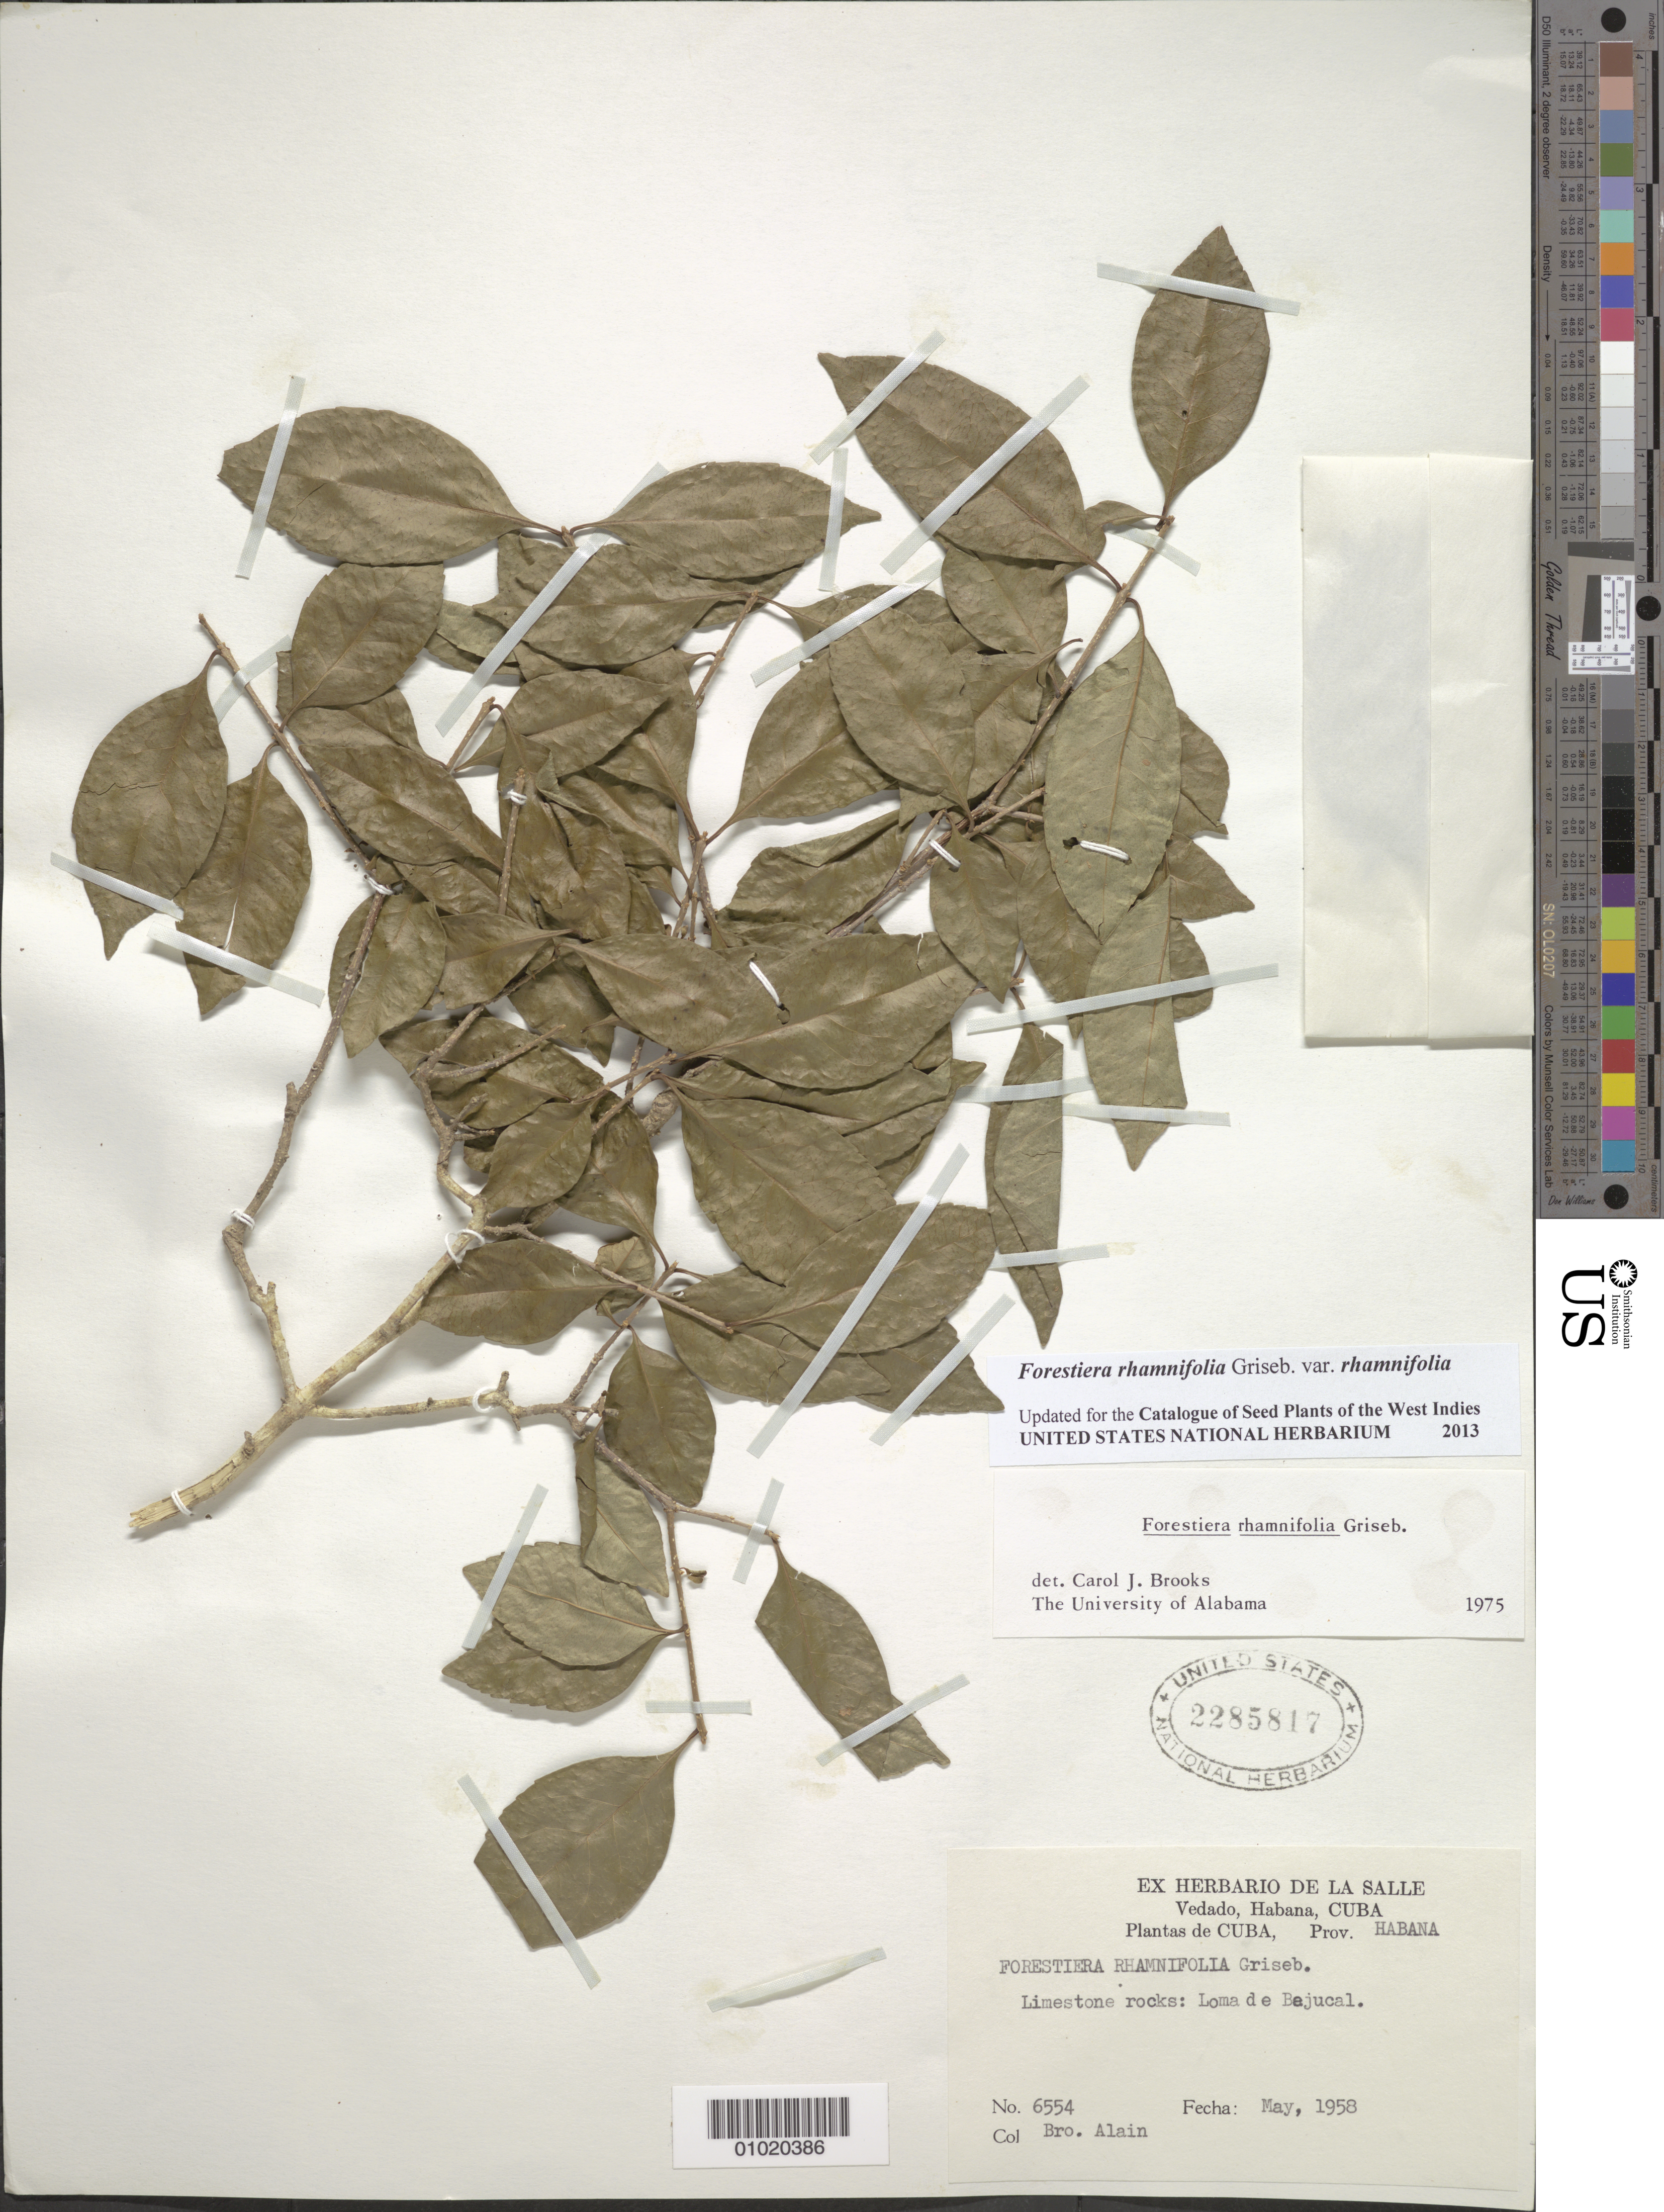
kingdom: Plantae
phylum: Tracheophyta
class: Magnoliopsida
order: Lamiales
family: Oleaceae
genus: Forestiera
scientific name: Forestiera rhamnifolia var. rhamnifolia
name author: Griseb.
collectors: A. H. Liogier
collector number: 6554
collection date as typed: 10 May 1958 to 31 May 1958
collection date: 1958-05-10/1958-05-31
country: Cuba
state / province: La Habana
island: Cuba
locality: Limestone rocks Loma de Bejucal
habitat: Limestone rocks.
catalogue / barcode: US 2285817